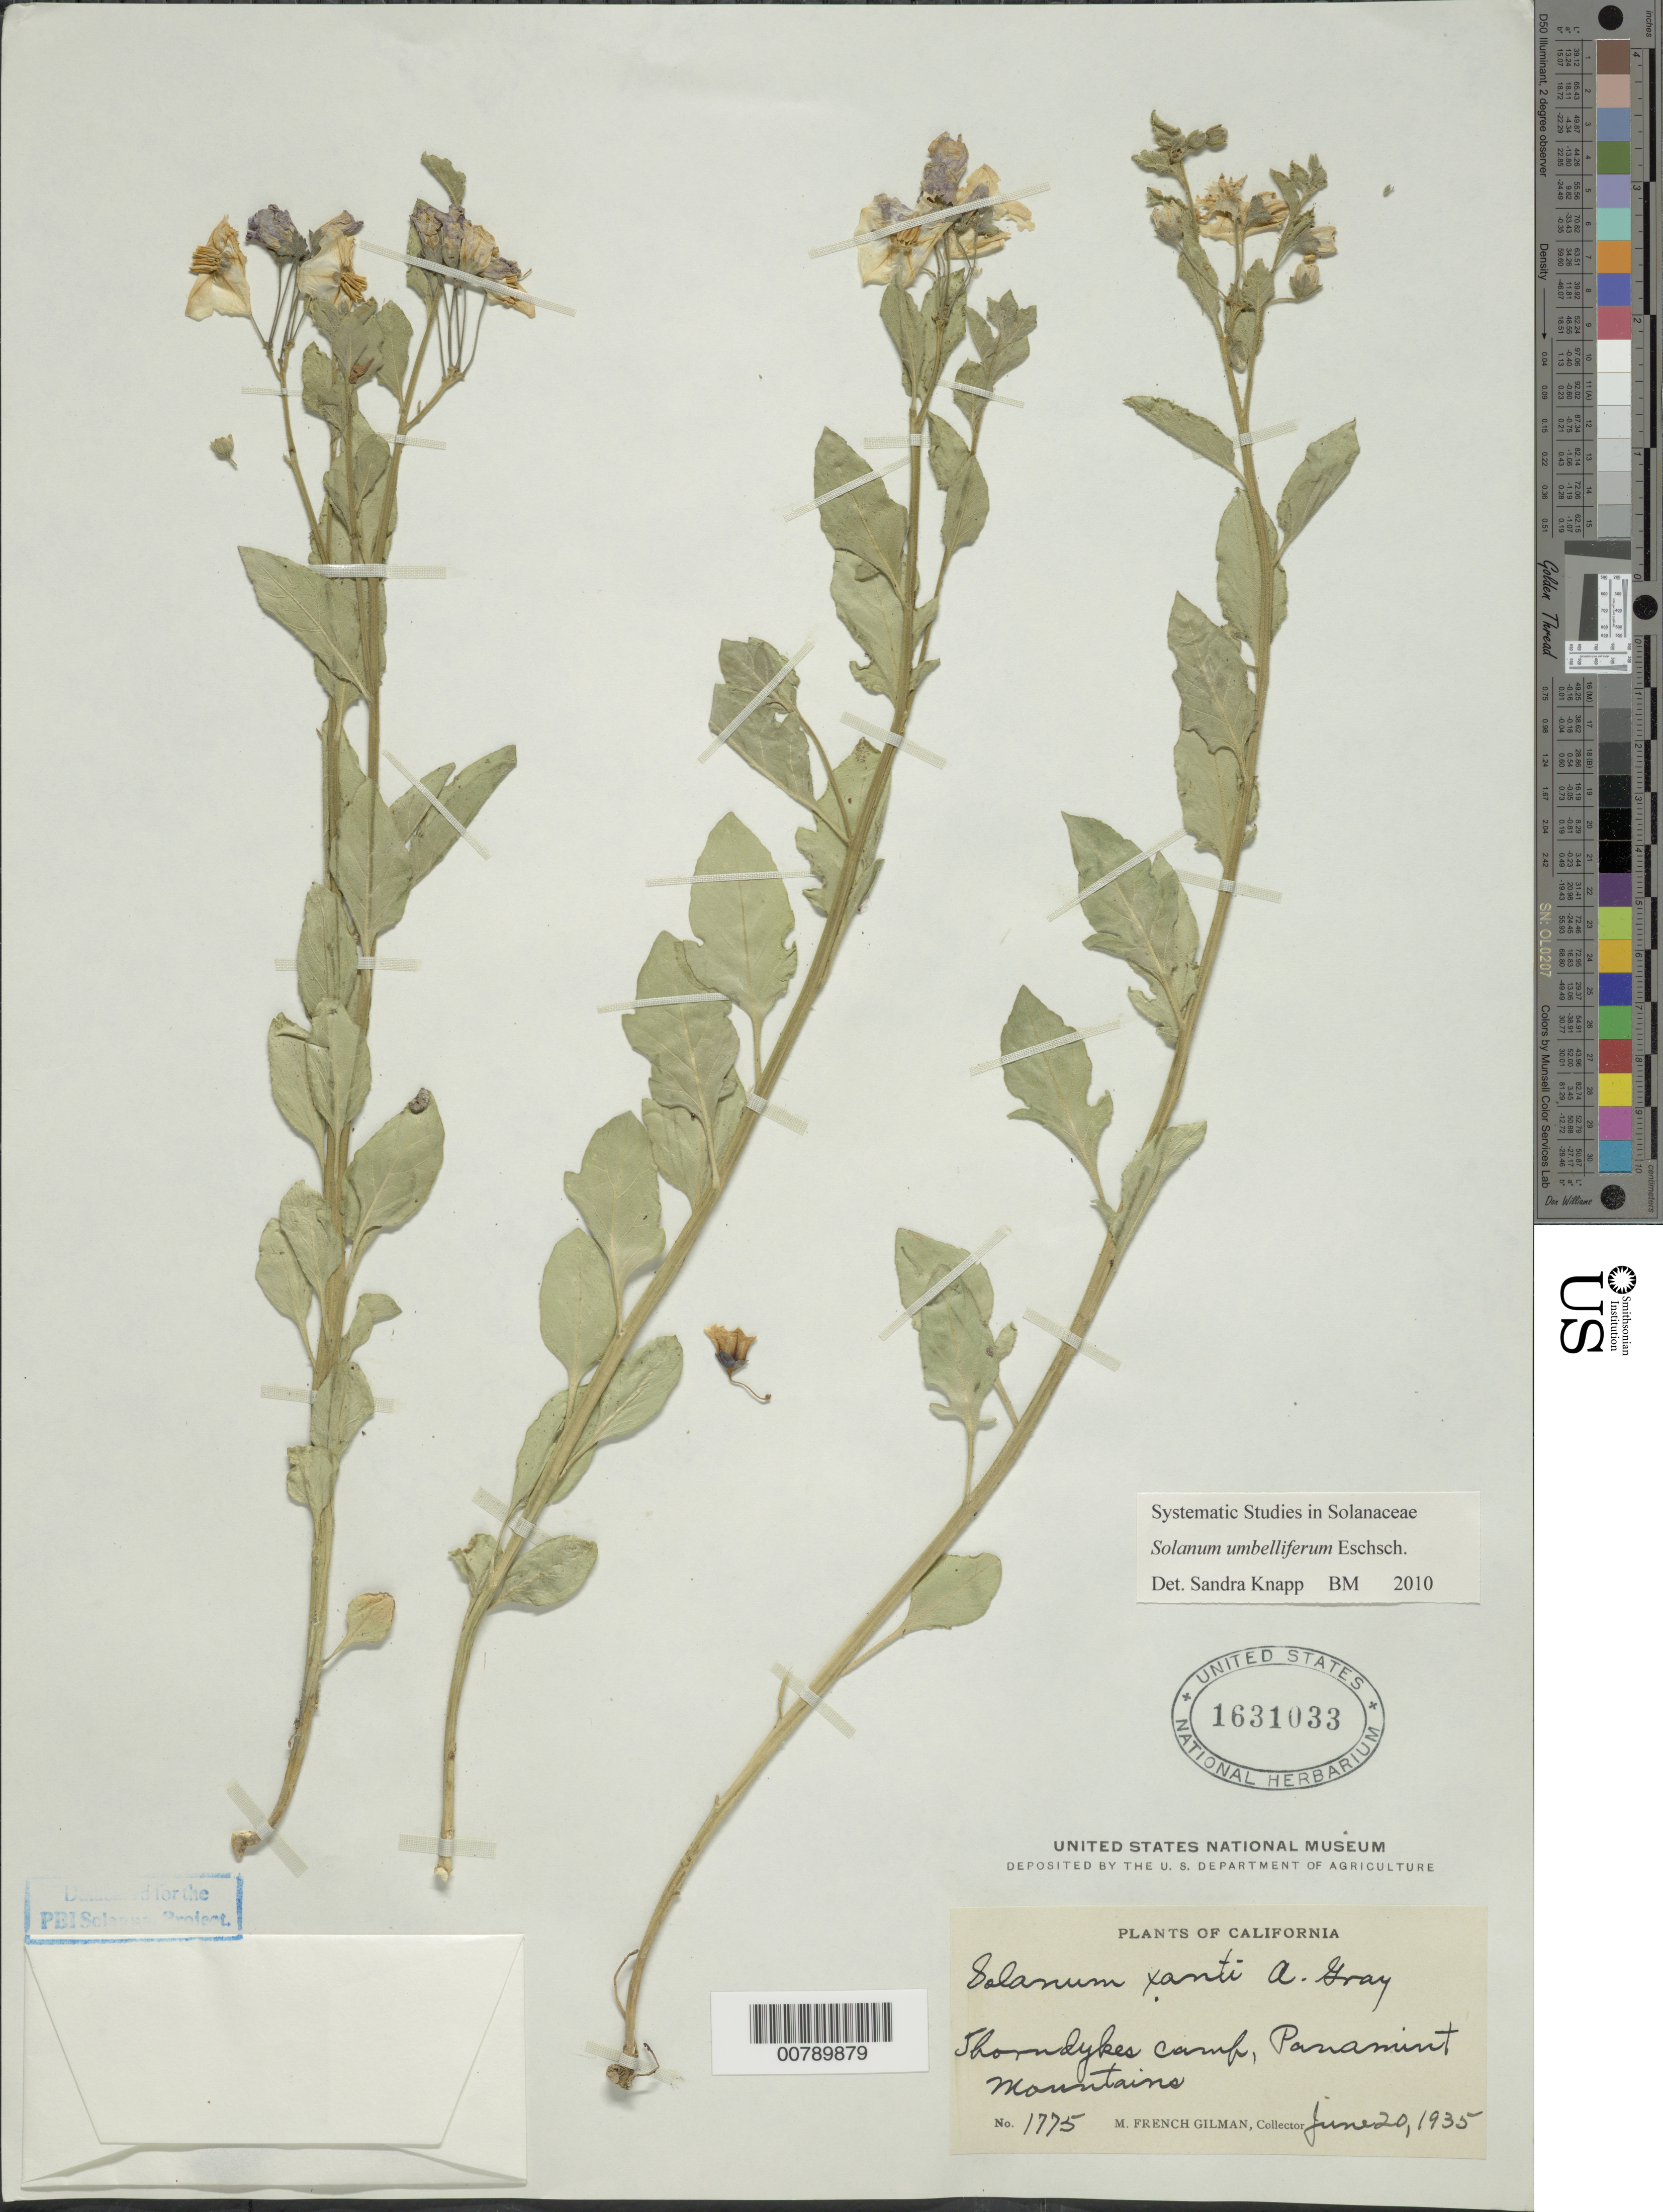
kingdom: Plantae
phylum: Tracheophyta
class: Magnoliopsida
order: Solanales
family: Solanaceae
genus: Solanum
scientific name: Solanum umbelliferum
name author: Eschsch.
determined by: Knapp, S. D.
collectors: M. F. Gilman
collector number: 1775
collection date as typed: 20 Jun 1935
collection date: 1935-06-20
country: United States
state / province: California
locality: Thorndyke's Camp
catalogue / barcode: US 1631033